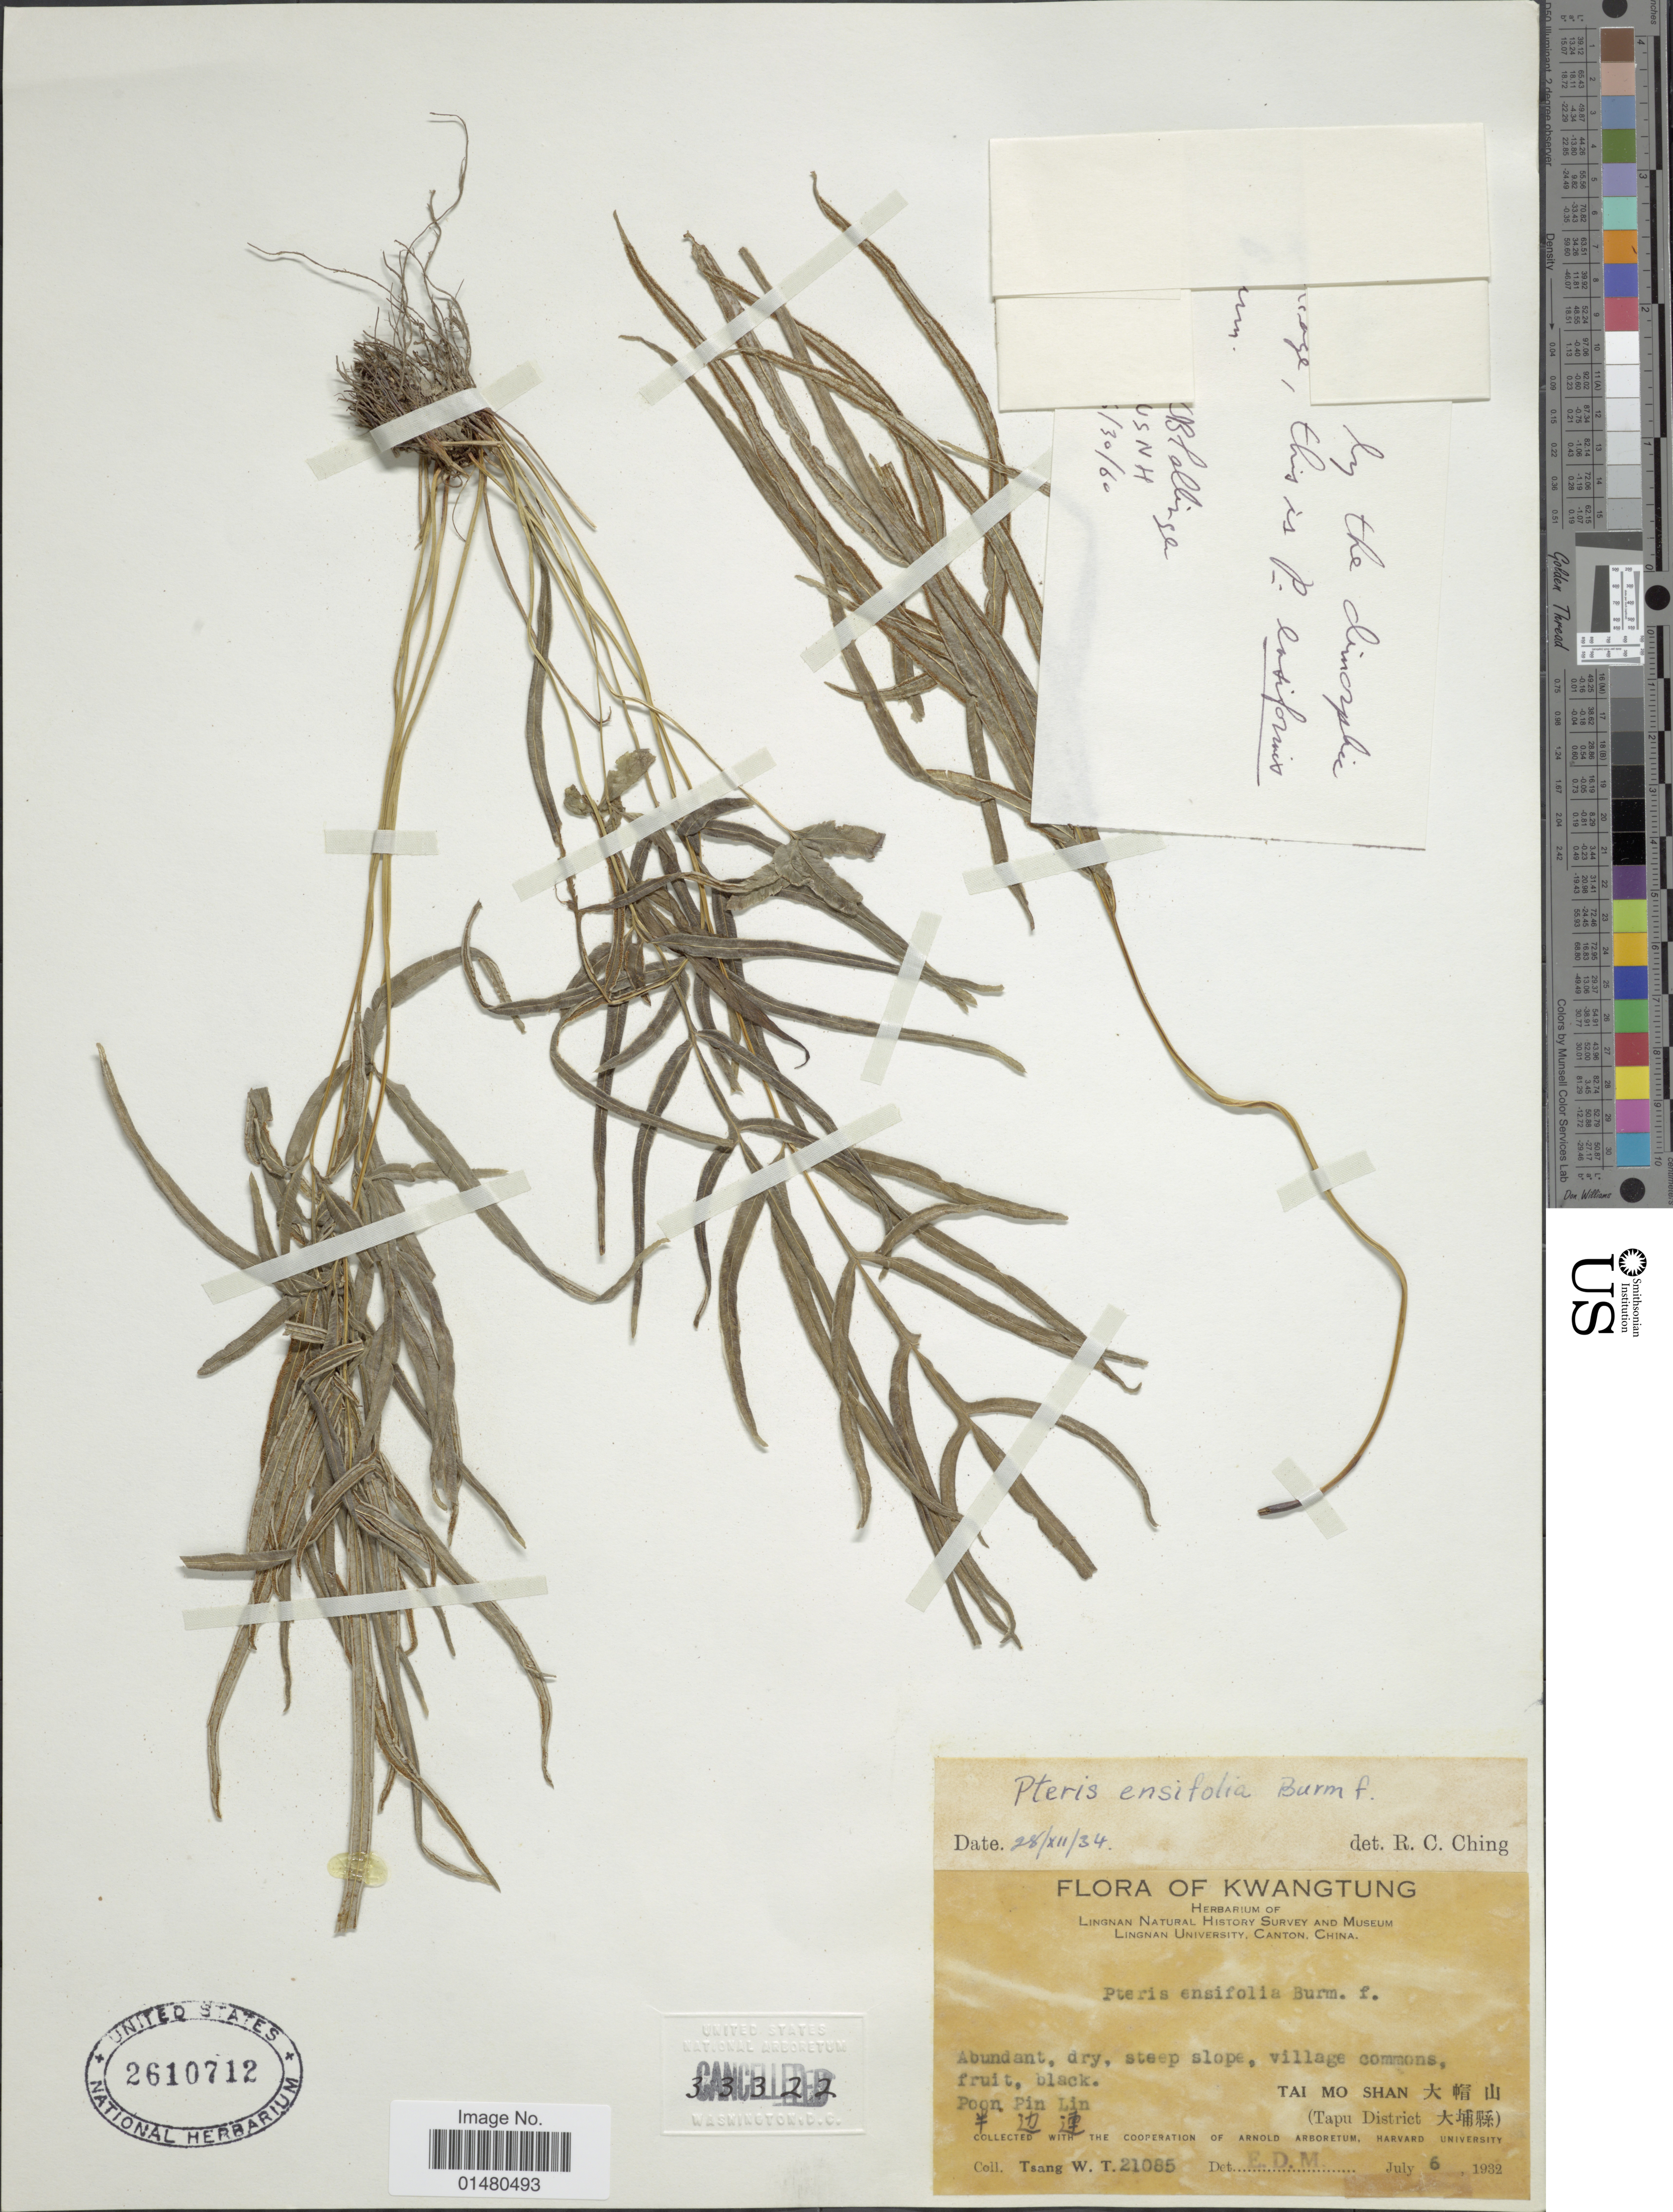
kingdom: Plantae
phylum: Tracheophyta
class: Polypodiopsida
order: Polypodiales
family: Pteridaceae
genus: Pteris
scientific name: Pteris ensiformis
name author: Burm. f.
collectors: W. T. Tsang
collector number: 21085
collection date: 1932-07-06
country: China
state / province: Guangdong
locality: Kwangtung, Tai MO Shan X, Poon Pin Lin (Tapu District X)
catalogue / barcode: US 2610712